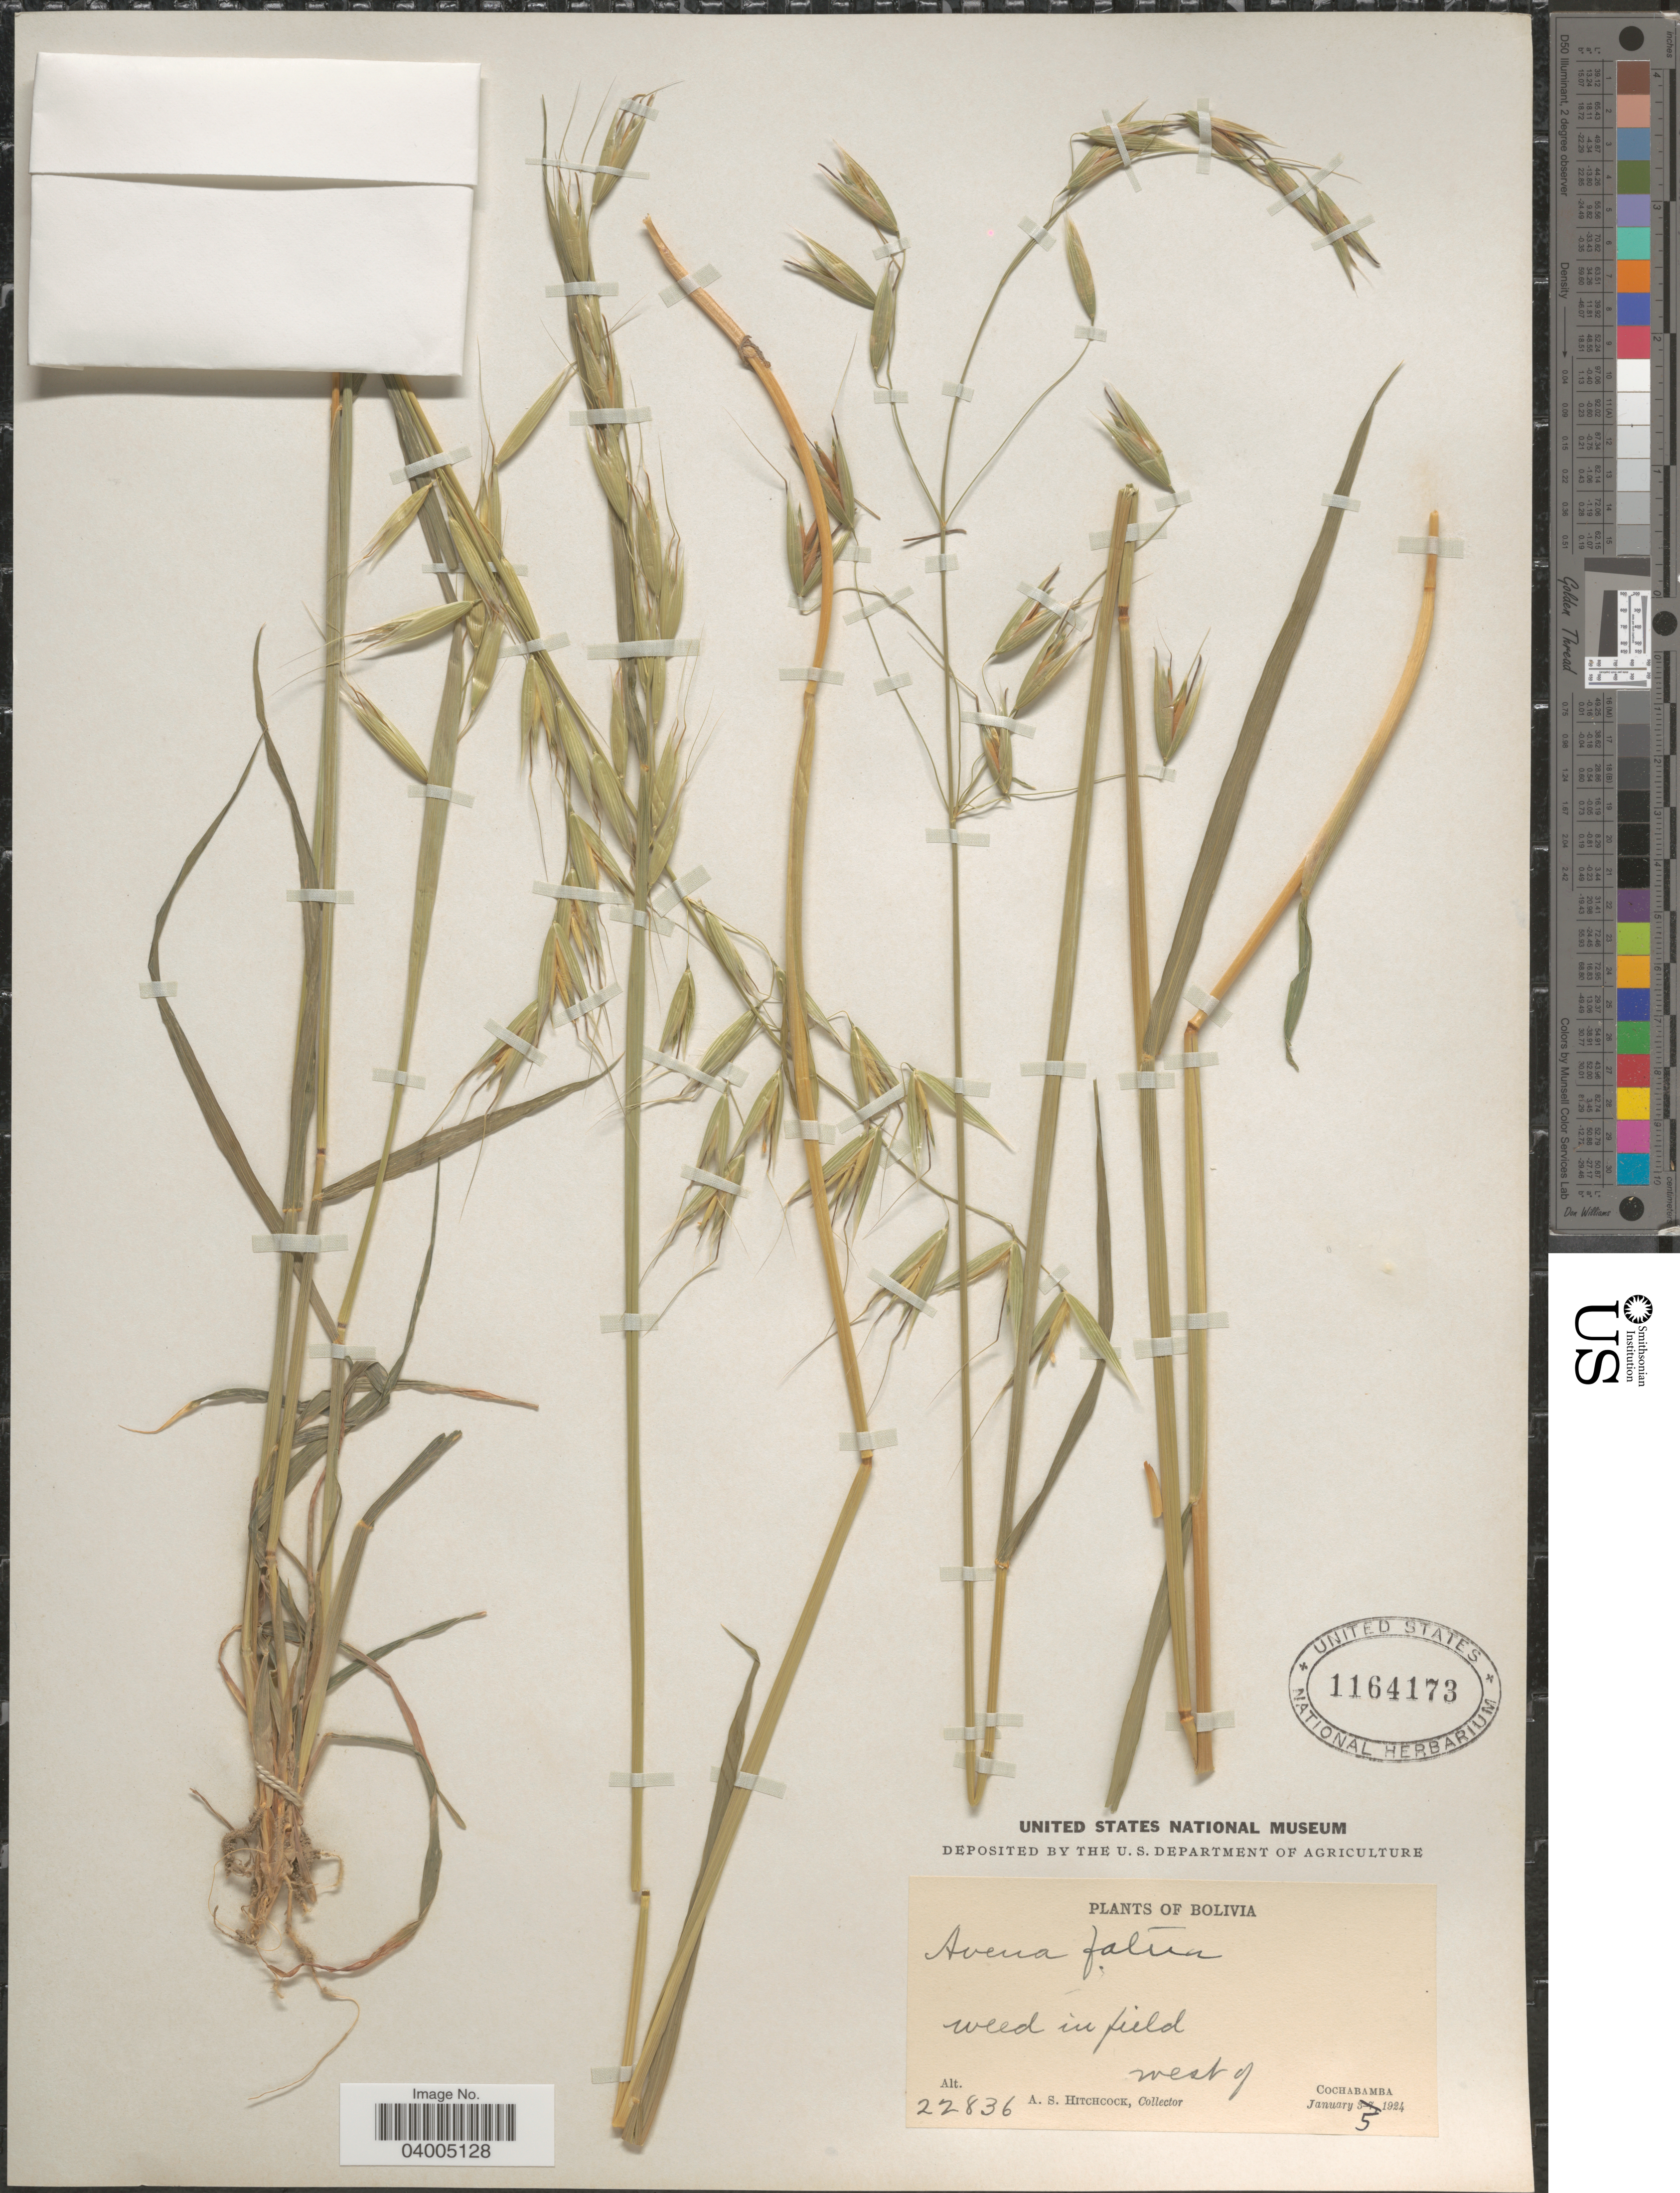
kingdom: Plantae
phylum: Tracheophyta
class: Liliopsida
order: Poales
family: Poaceae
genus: Avena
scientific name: Avena fatua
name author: L.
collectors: A. S. Hitchcock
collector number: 22836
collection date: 1924-01-05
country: Bolivia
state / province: Cochabamba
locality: West of Cochabamba.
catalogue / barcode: US 1164173